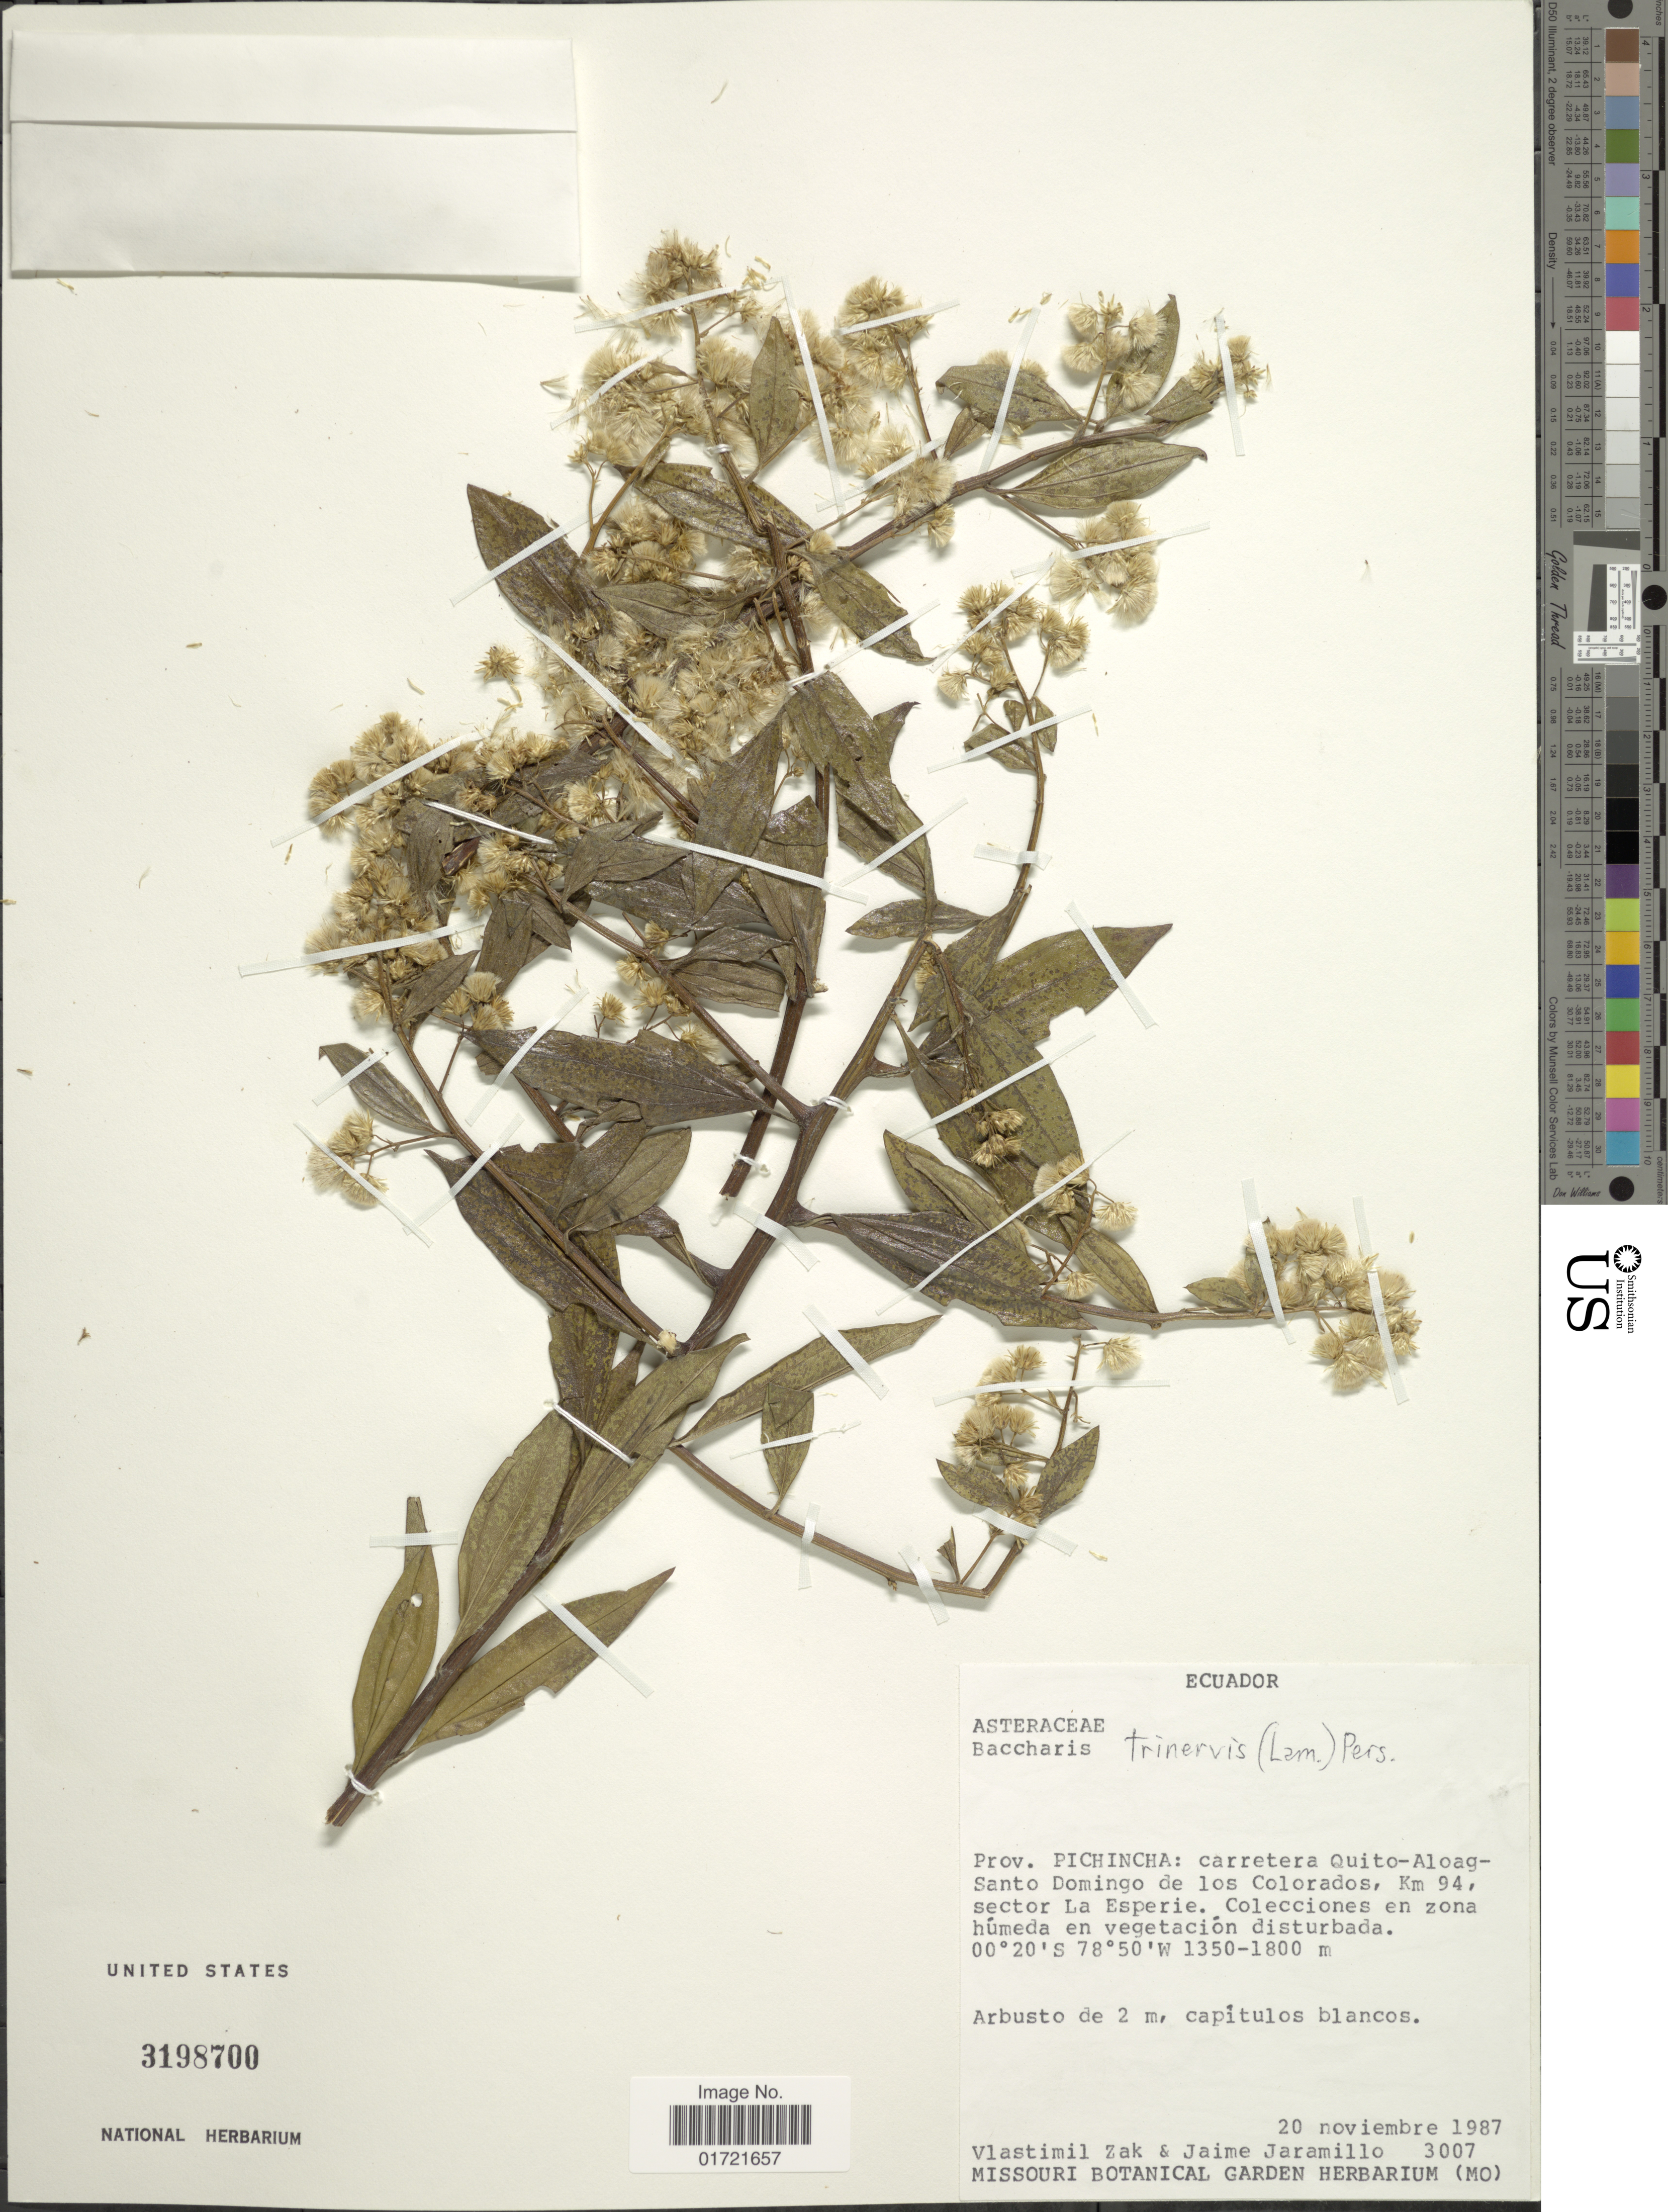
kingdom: Plantae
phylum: Tracheophyta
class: Magnoliopsida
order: Asterales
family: Asteraceae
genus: Baccharis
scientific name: Baccharis trinervis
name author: (Lam.) Pers.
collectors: V. Zak & J. Jaramillo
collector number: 3007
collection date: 1987-11-20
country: Ecuador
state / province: Pichincha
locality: Prov. Pichincha: carretera Quito-Aloag-Santo Domingo de los Colorados, Km 94, sector La Esperie, Colecciones en zona humeda en vegetation disturbada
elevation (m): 1350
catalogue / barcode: US 3198700